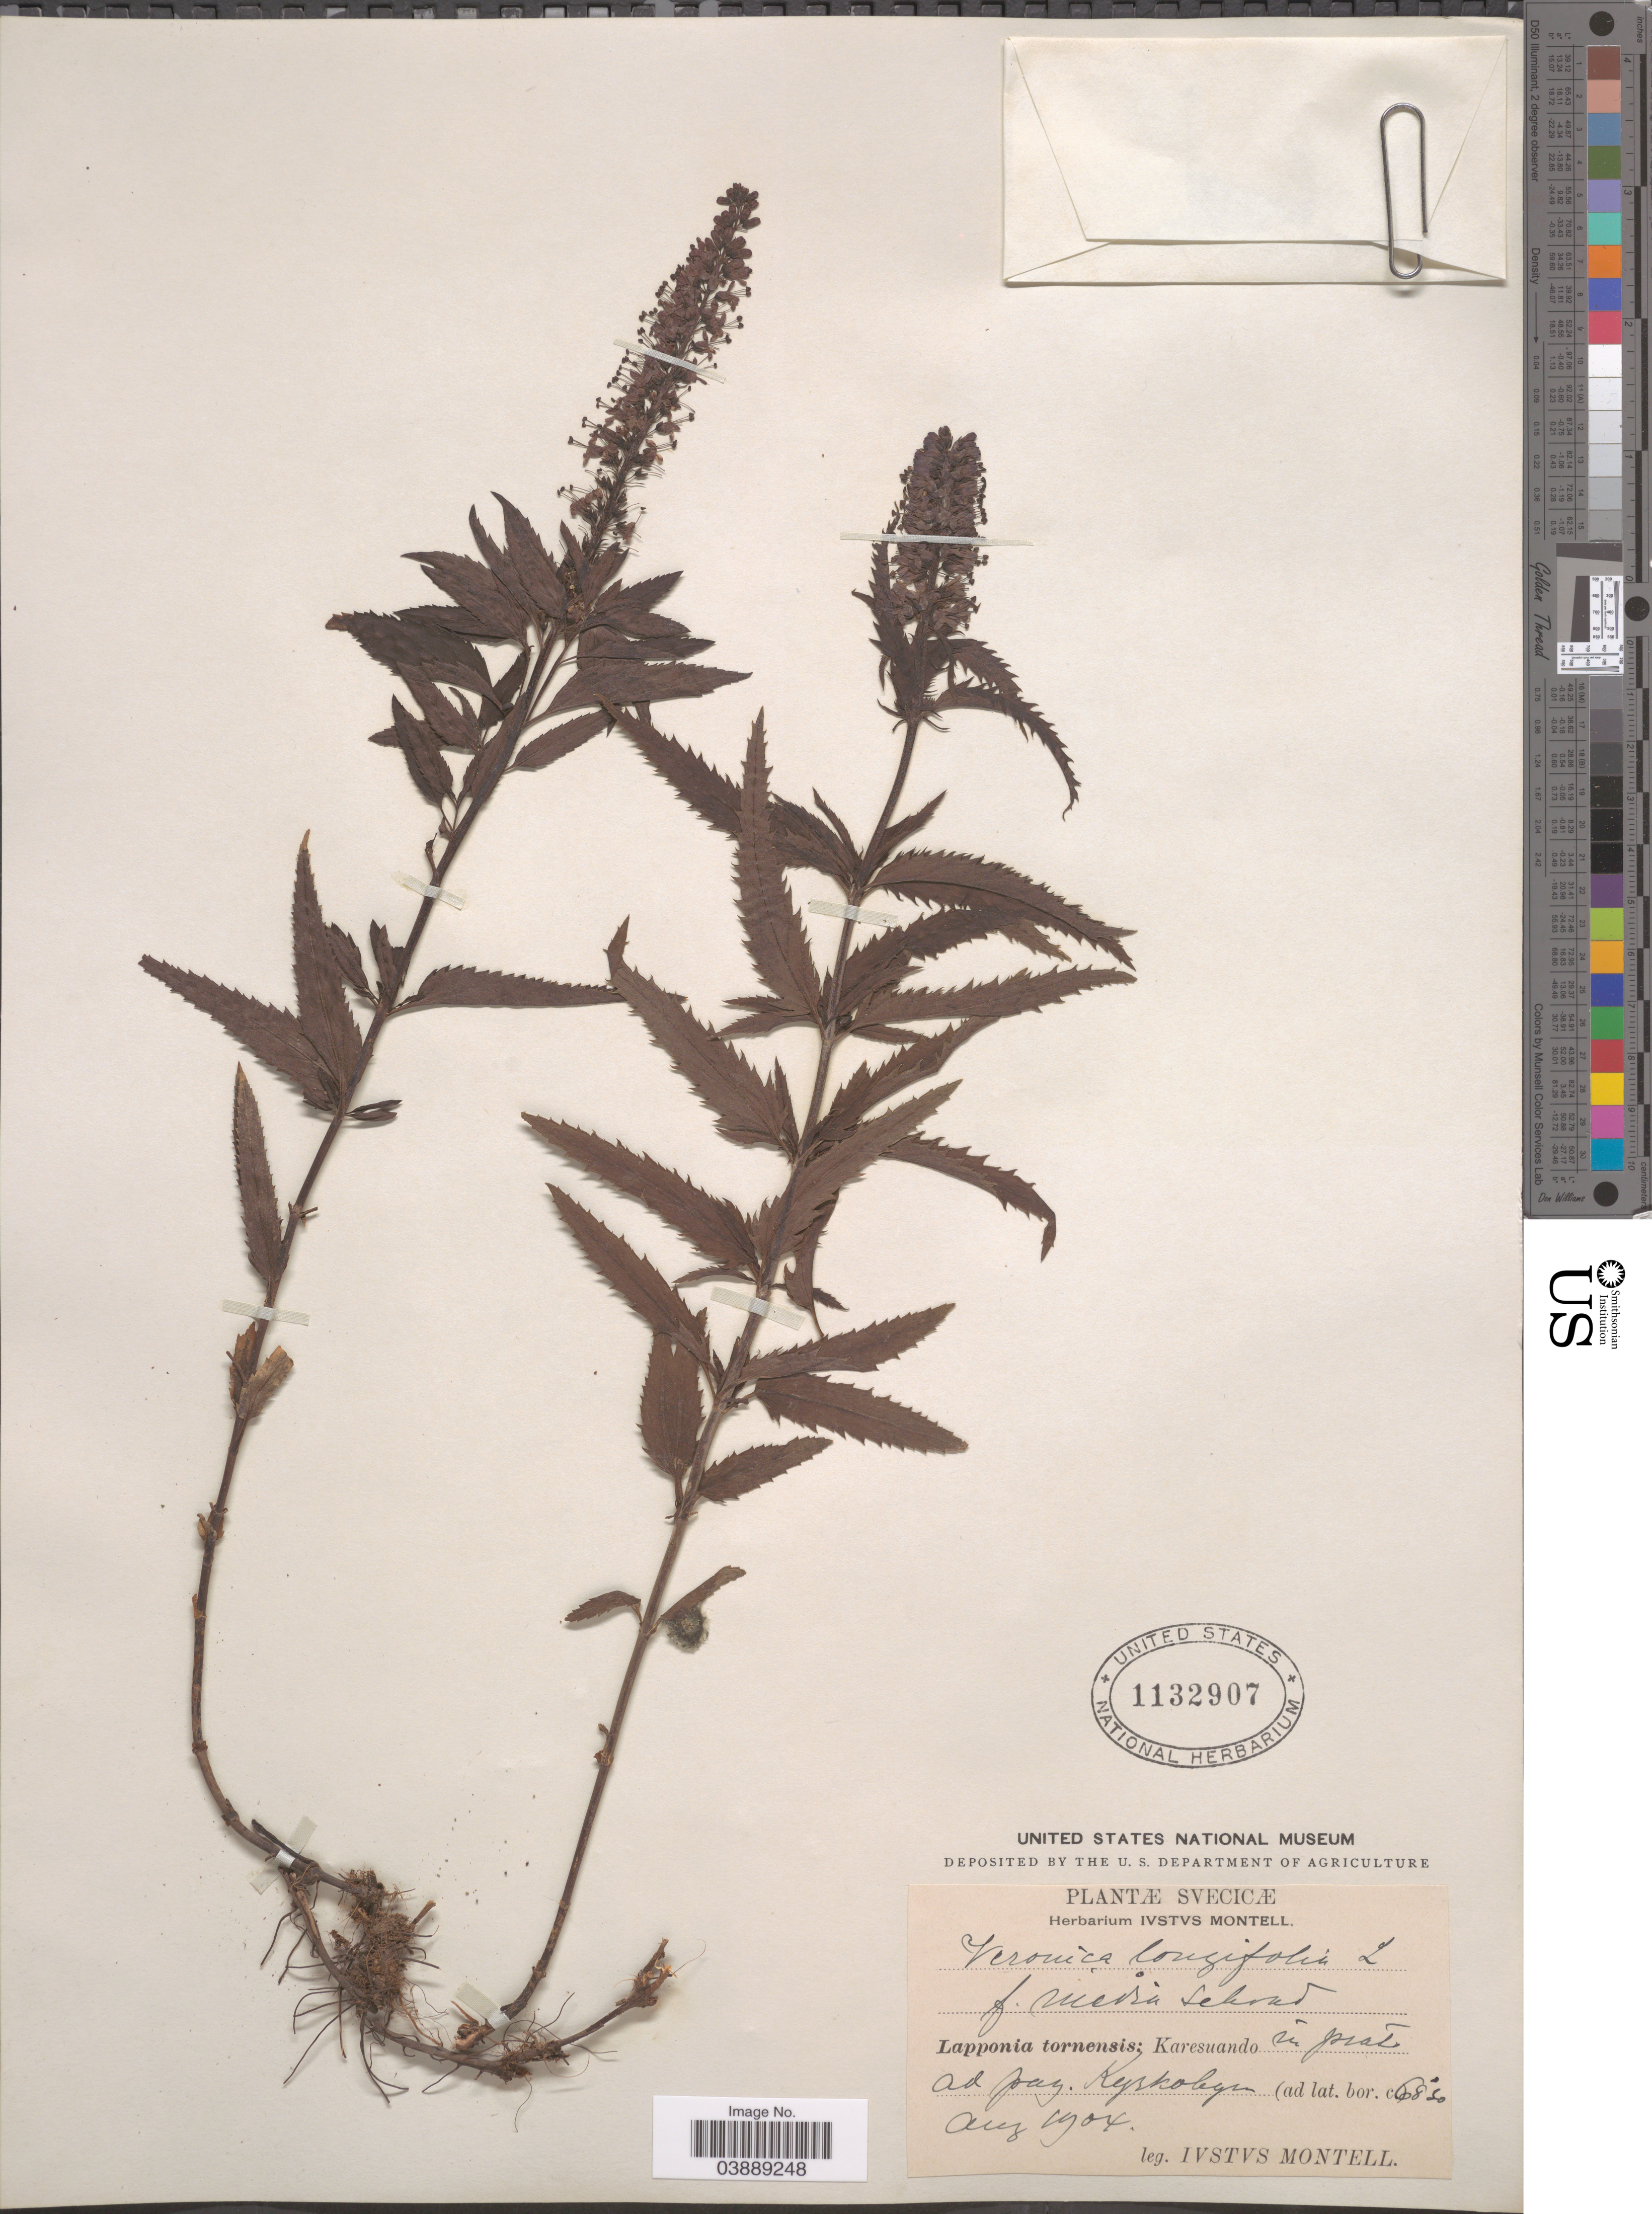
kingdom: Plantae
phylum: Tracheophyta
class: Magnoliopsida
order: Lamiales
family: Plantaginaceae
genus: Veronica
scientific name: Veronica longifolia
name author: L.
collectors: I. Montell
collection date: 1904-08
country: Sweden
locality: Lapponia tornensis: Karesuando in prati ad pag. Kyrkobyn.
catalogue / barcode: US 1132907